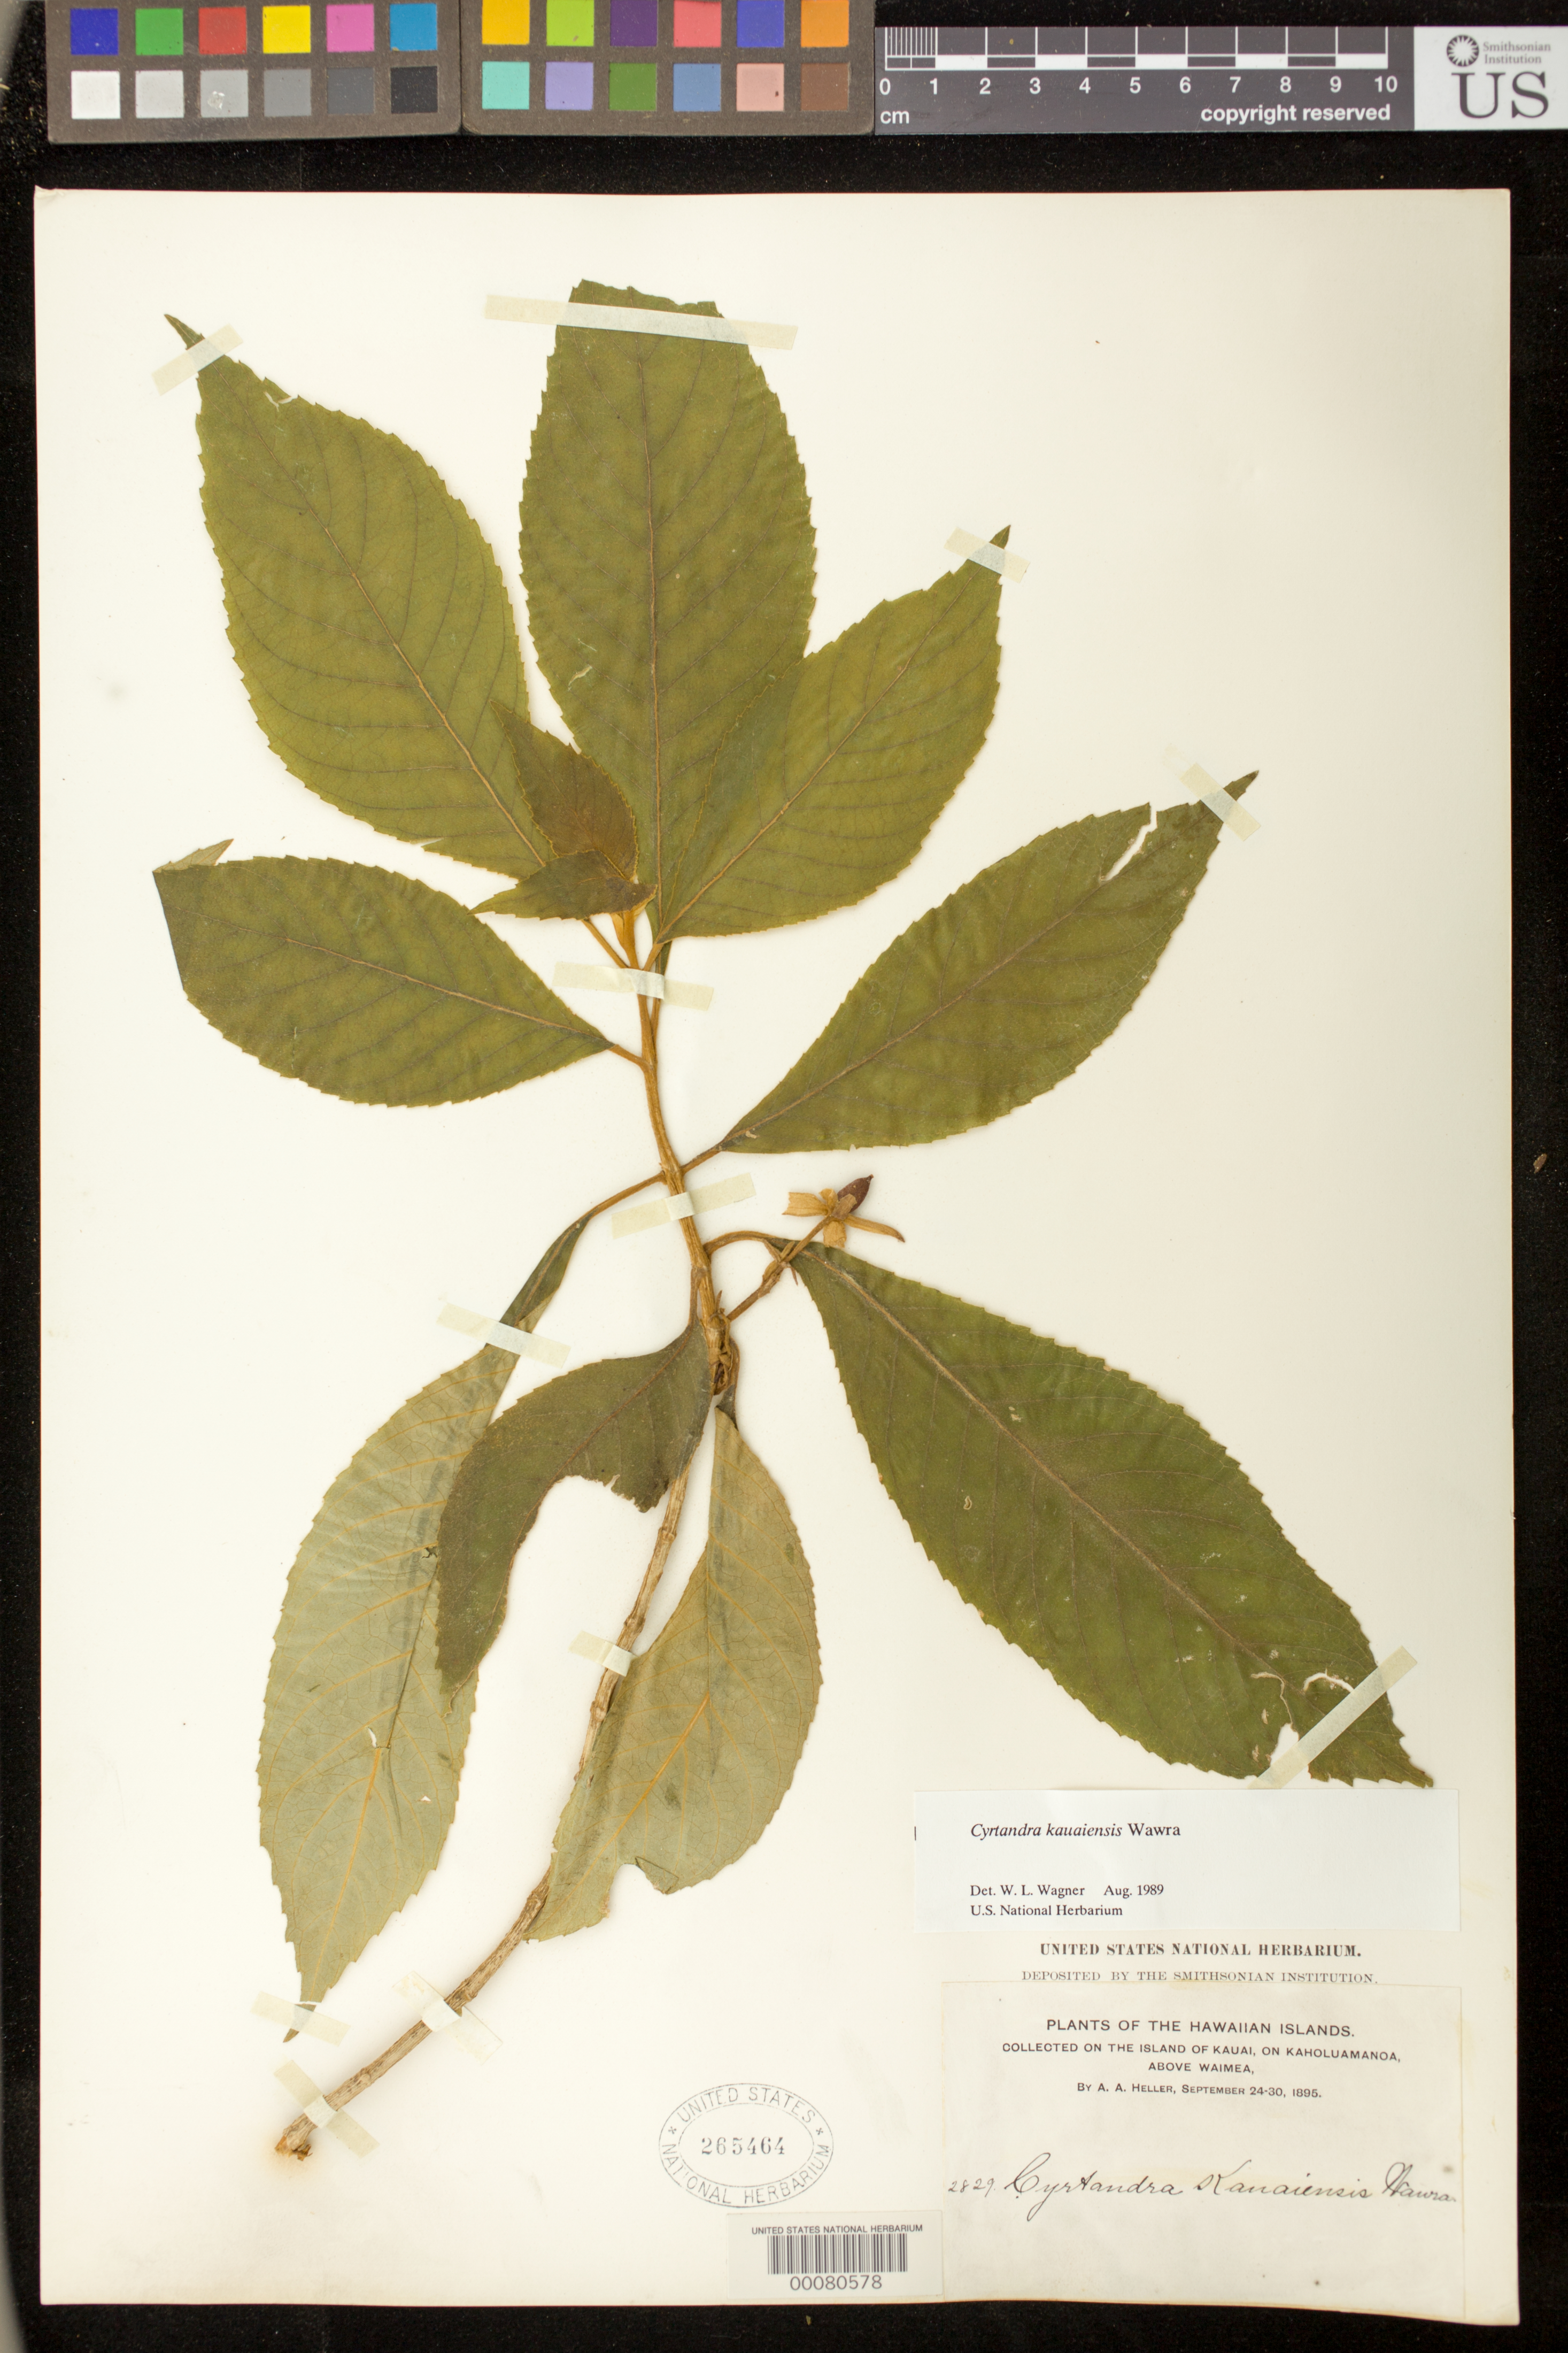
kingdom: Plantae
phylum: Tracheophyta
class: Magnoliopsida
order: Lamiales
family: Gesneriaceae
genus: Cyrtandra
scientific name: Cyrtandra kauaiensis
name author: Wawra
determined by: Wagner, W. L., (BOT), Smithsonian Institution - National Museum of Natural History (UNITED STATES)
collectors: A. A. Heller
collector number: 2829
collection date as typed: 24-30 Sep 1895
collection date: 1895-09-24/1895-09-30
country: United States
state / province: Hawaii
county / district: Kauai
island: Kaua'i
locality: On Kaholuamanoa, above Waimea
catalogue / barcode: US 265464